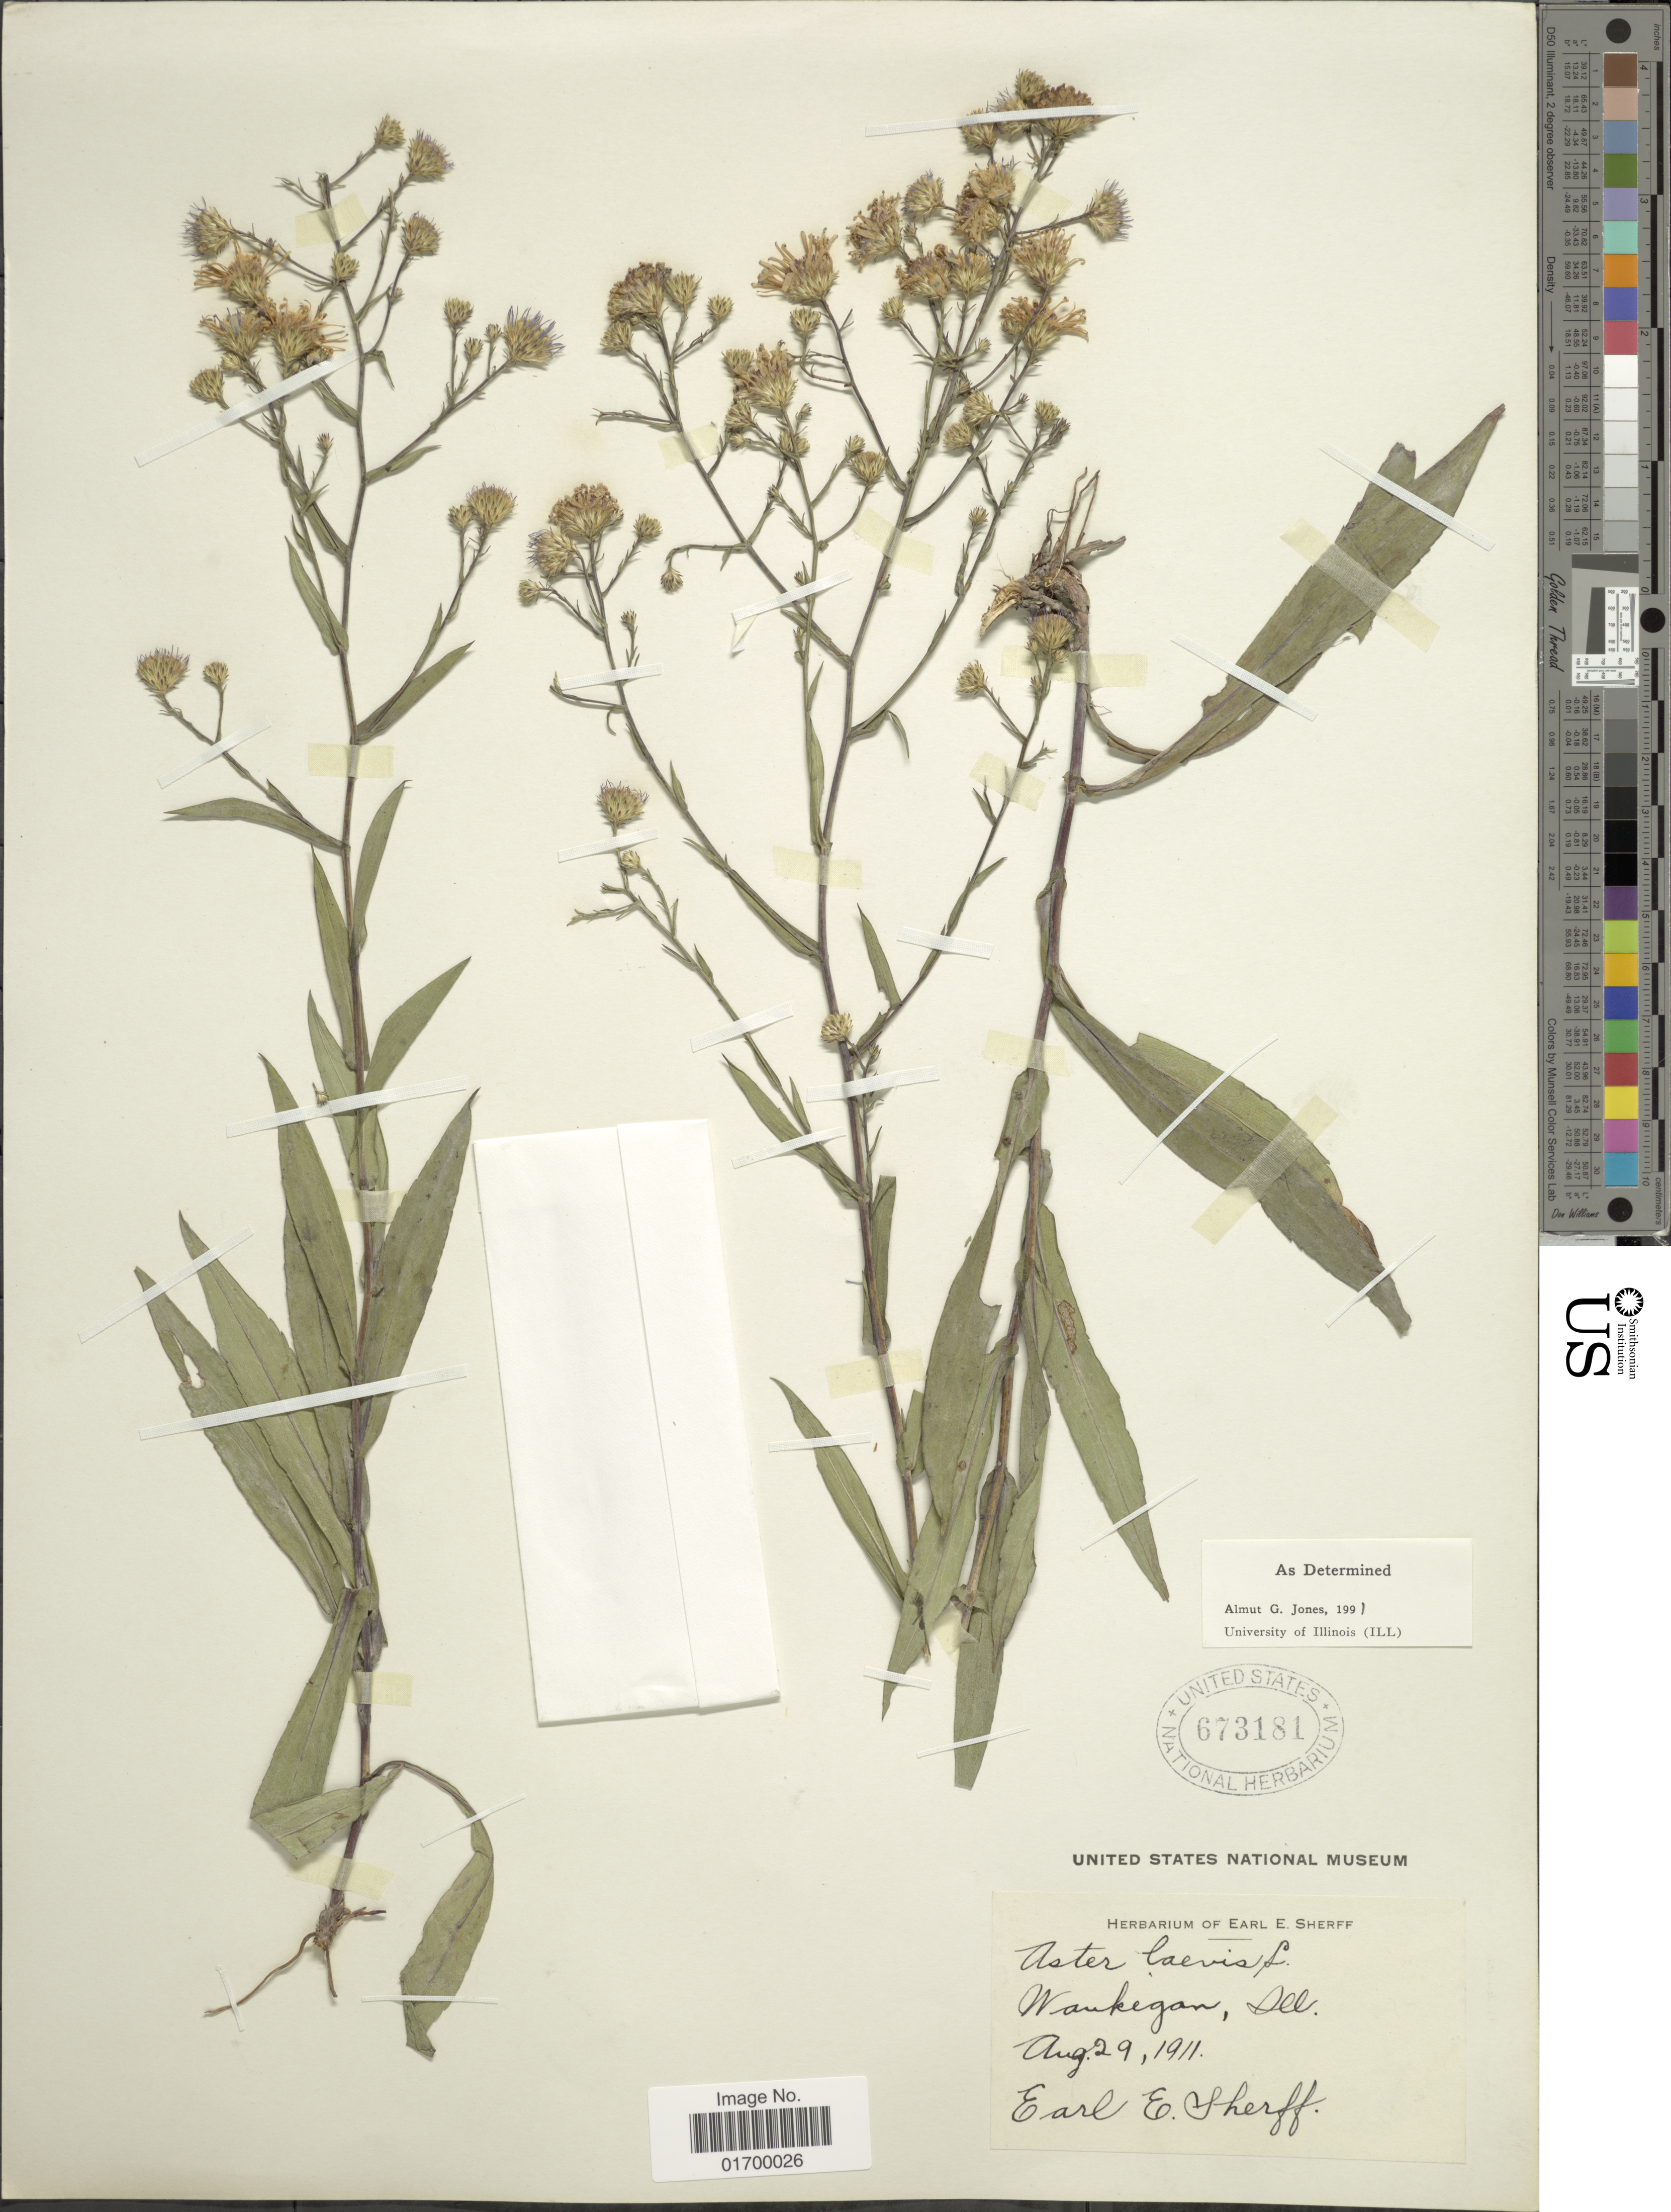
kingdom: Plantae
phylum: Tracheophyta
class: Magnoliopsida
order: Asterales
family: Asteraceae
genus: Symphyotrichum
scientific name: Symphyotrichum laeve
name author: (L.) Á. Löve & D. Löve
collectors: E. E. Sherff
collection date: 1911-08-29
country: United States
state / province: Illinois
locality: Waukega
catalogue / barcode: US 673181